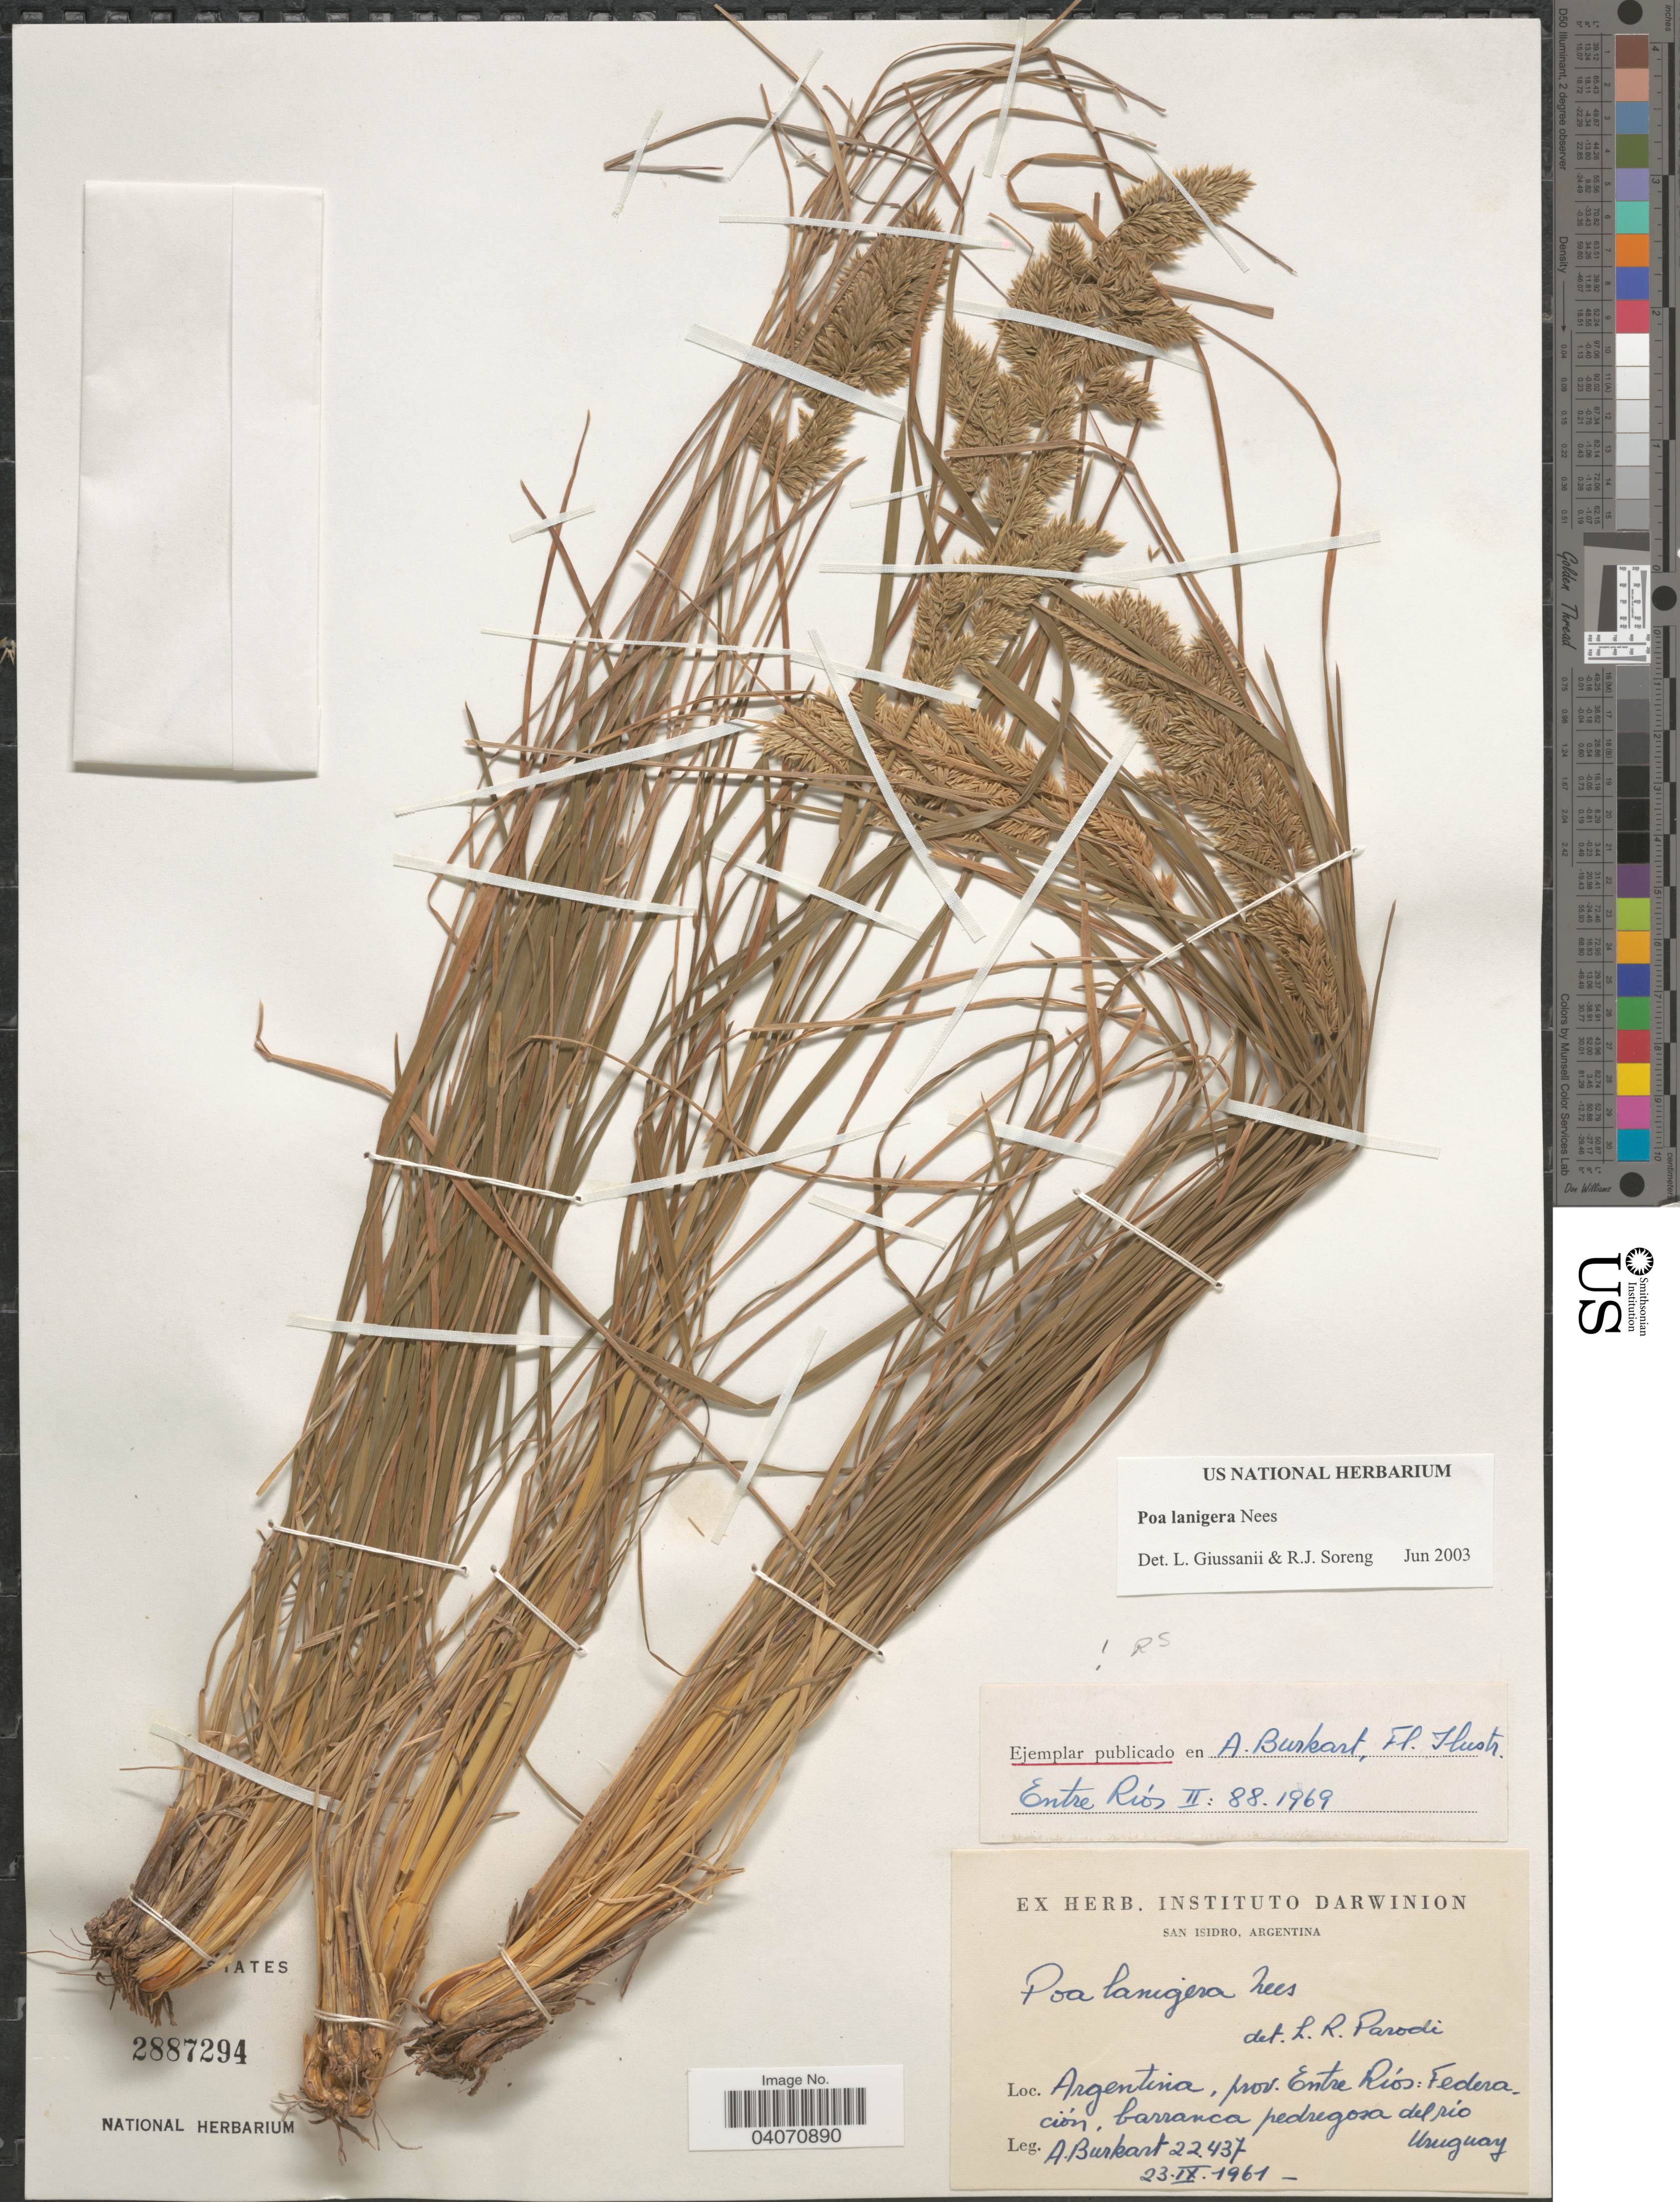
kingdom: Plantae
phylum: Tracheophyta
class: Liliopsida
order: Poales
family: Poaceae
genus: Poa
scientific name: Poa lanigera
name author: Nees in Mart.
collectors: A. E. Burkart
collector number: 22437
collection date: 1961-09-23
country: Argentina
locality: Prov. Entre Ríos: Federación, barranca pedregisa del rio Uruguay.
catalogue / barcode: US 2887294